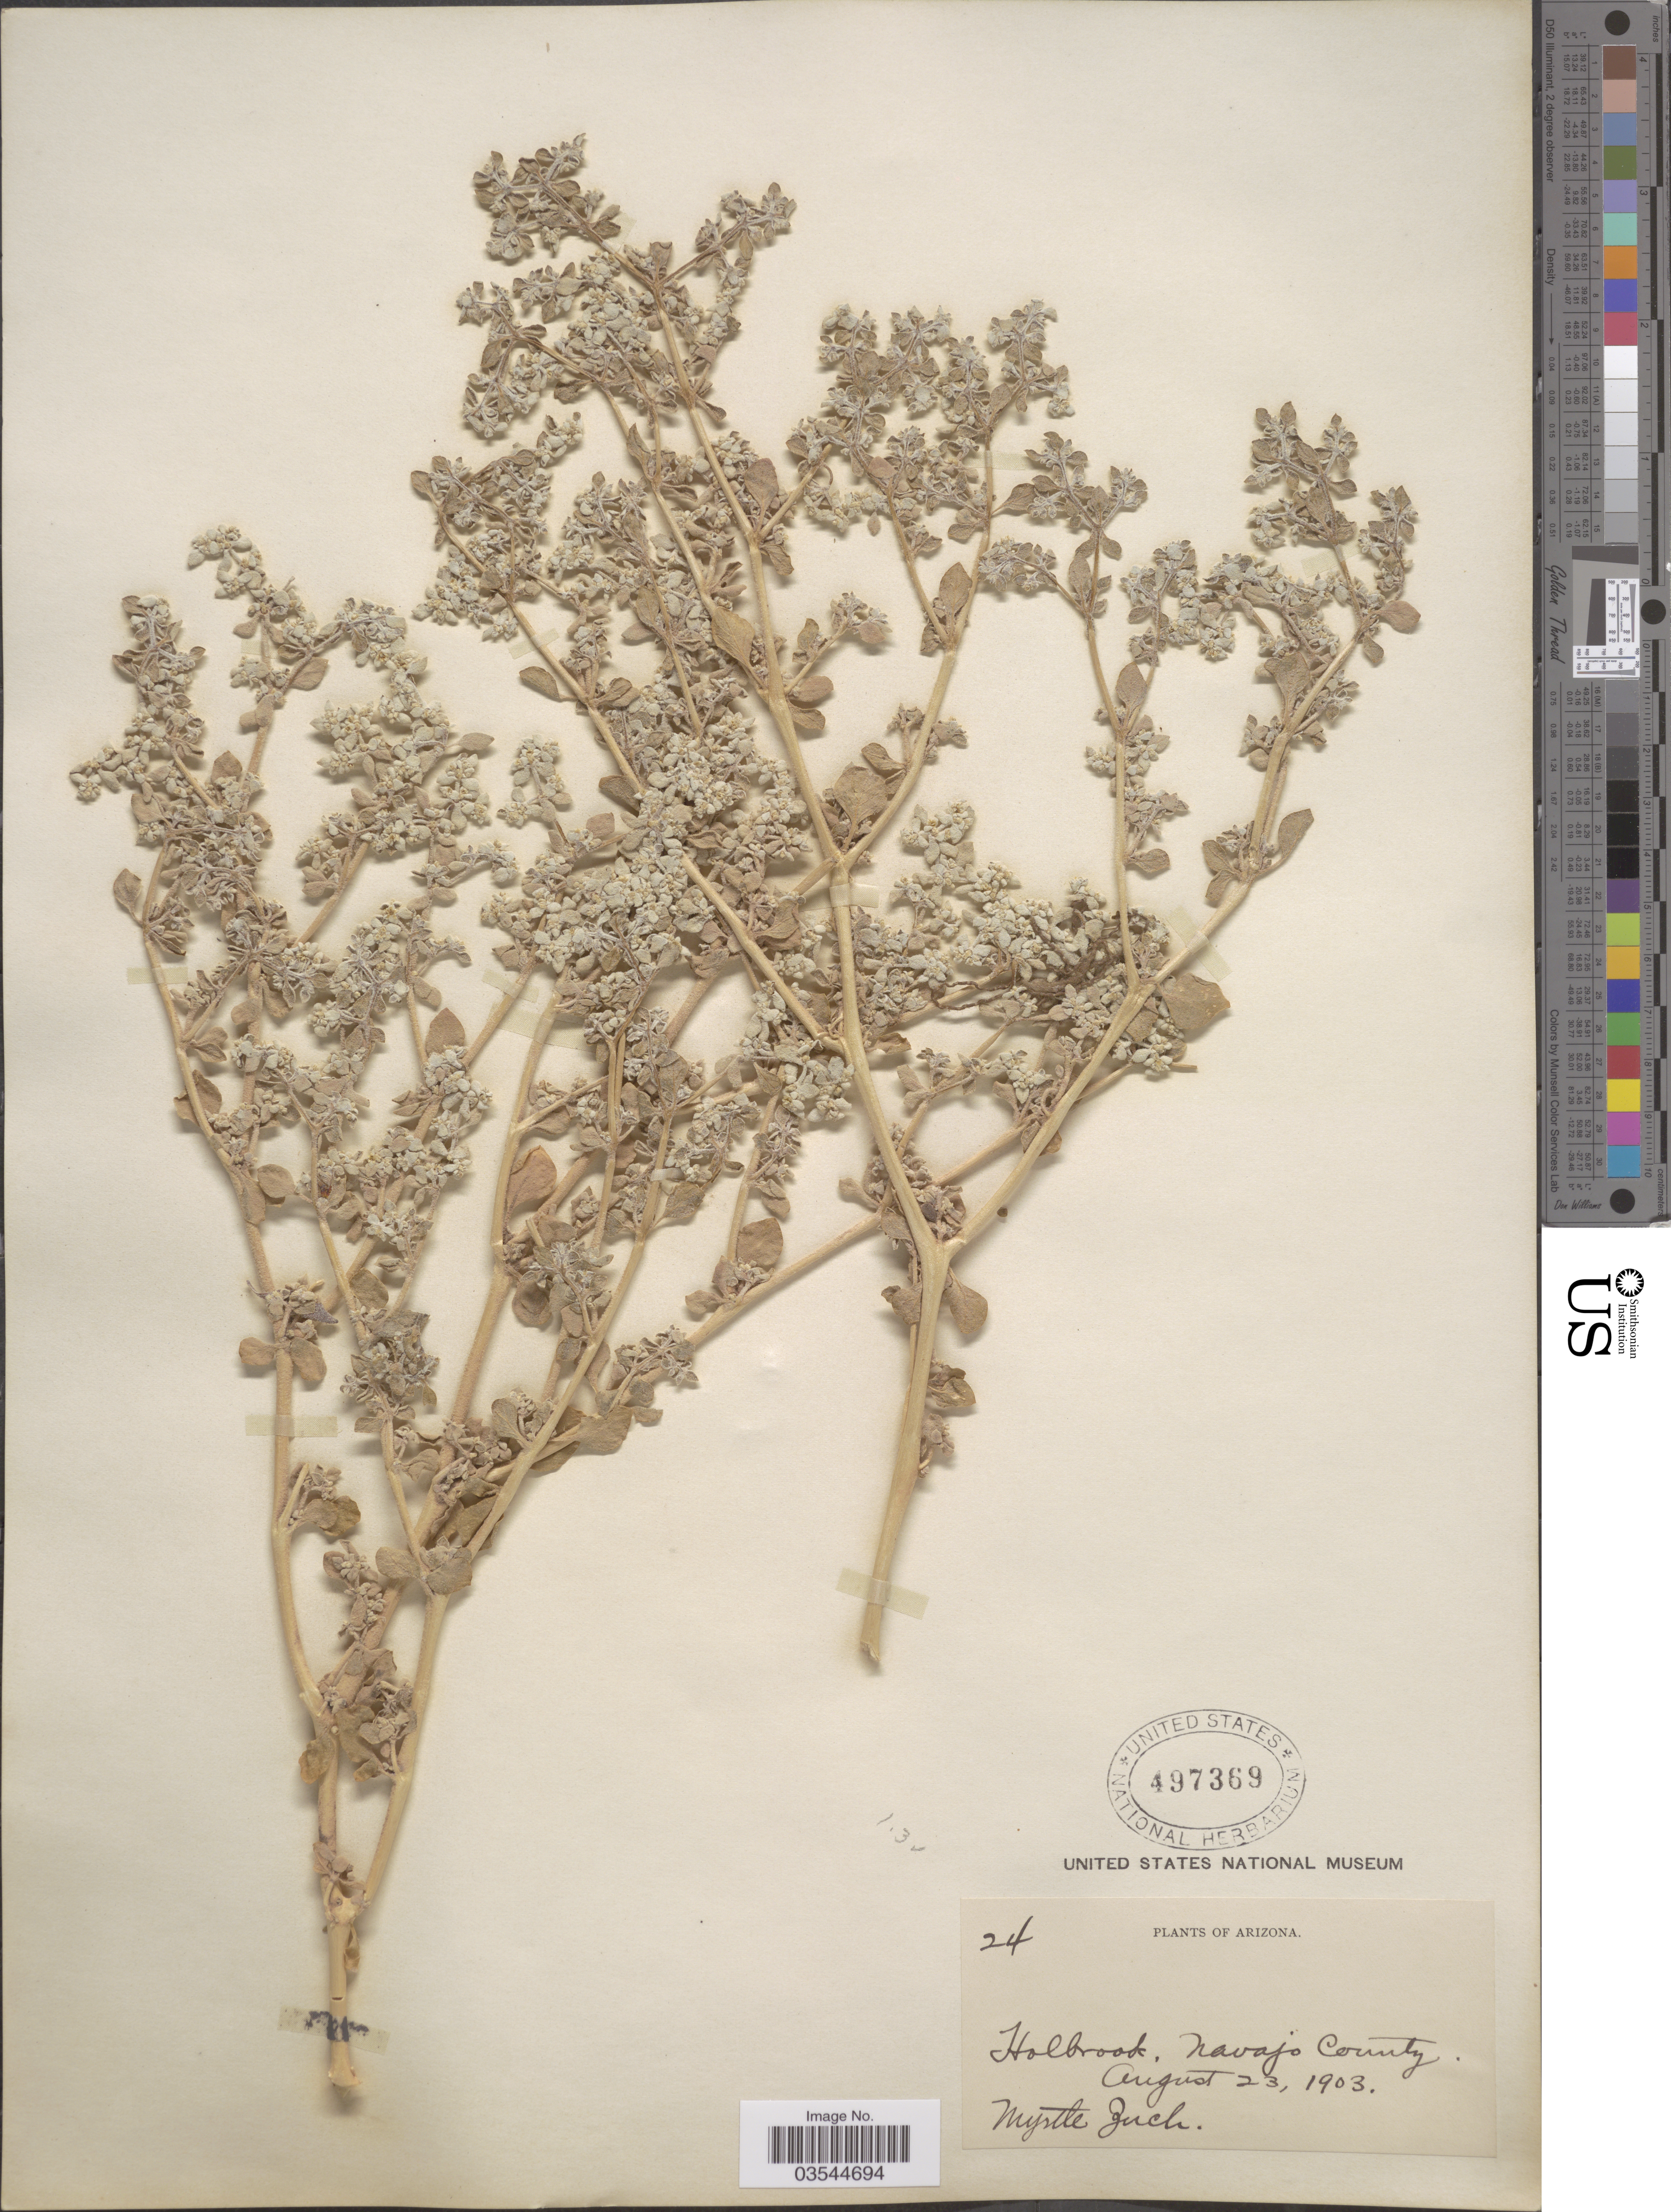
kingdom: Plantae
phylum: Tracheophyta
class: Magnoliopsida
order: Caryophyllales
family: Amaranthaceae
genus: Tidestromia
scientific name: Tidestromia lanuginosa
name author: (Nutt.) Standl.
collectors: M. Zuck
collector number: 24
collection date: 1903-08-23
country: United States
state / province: Arizona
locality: Holbrook, Navajo County.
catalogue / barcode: US 497369